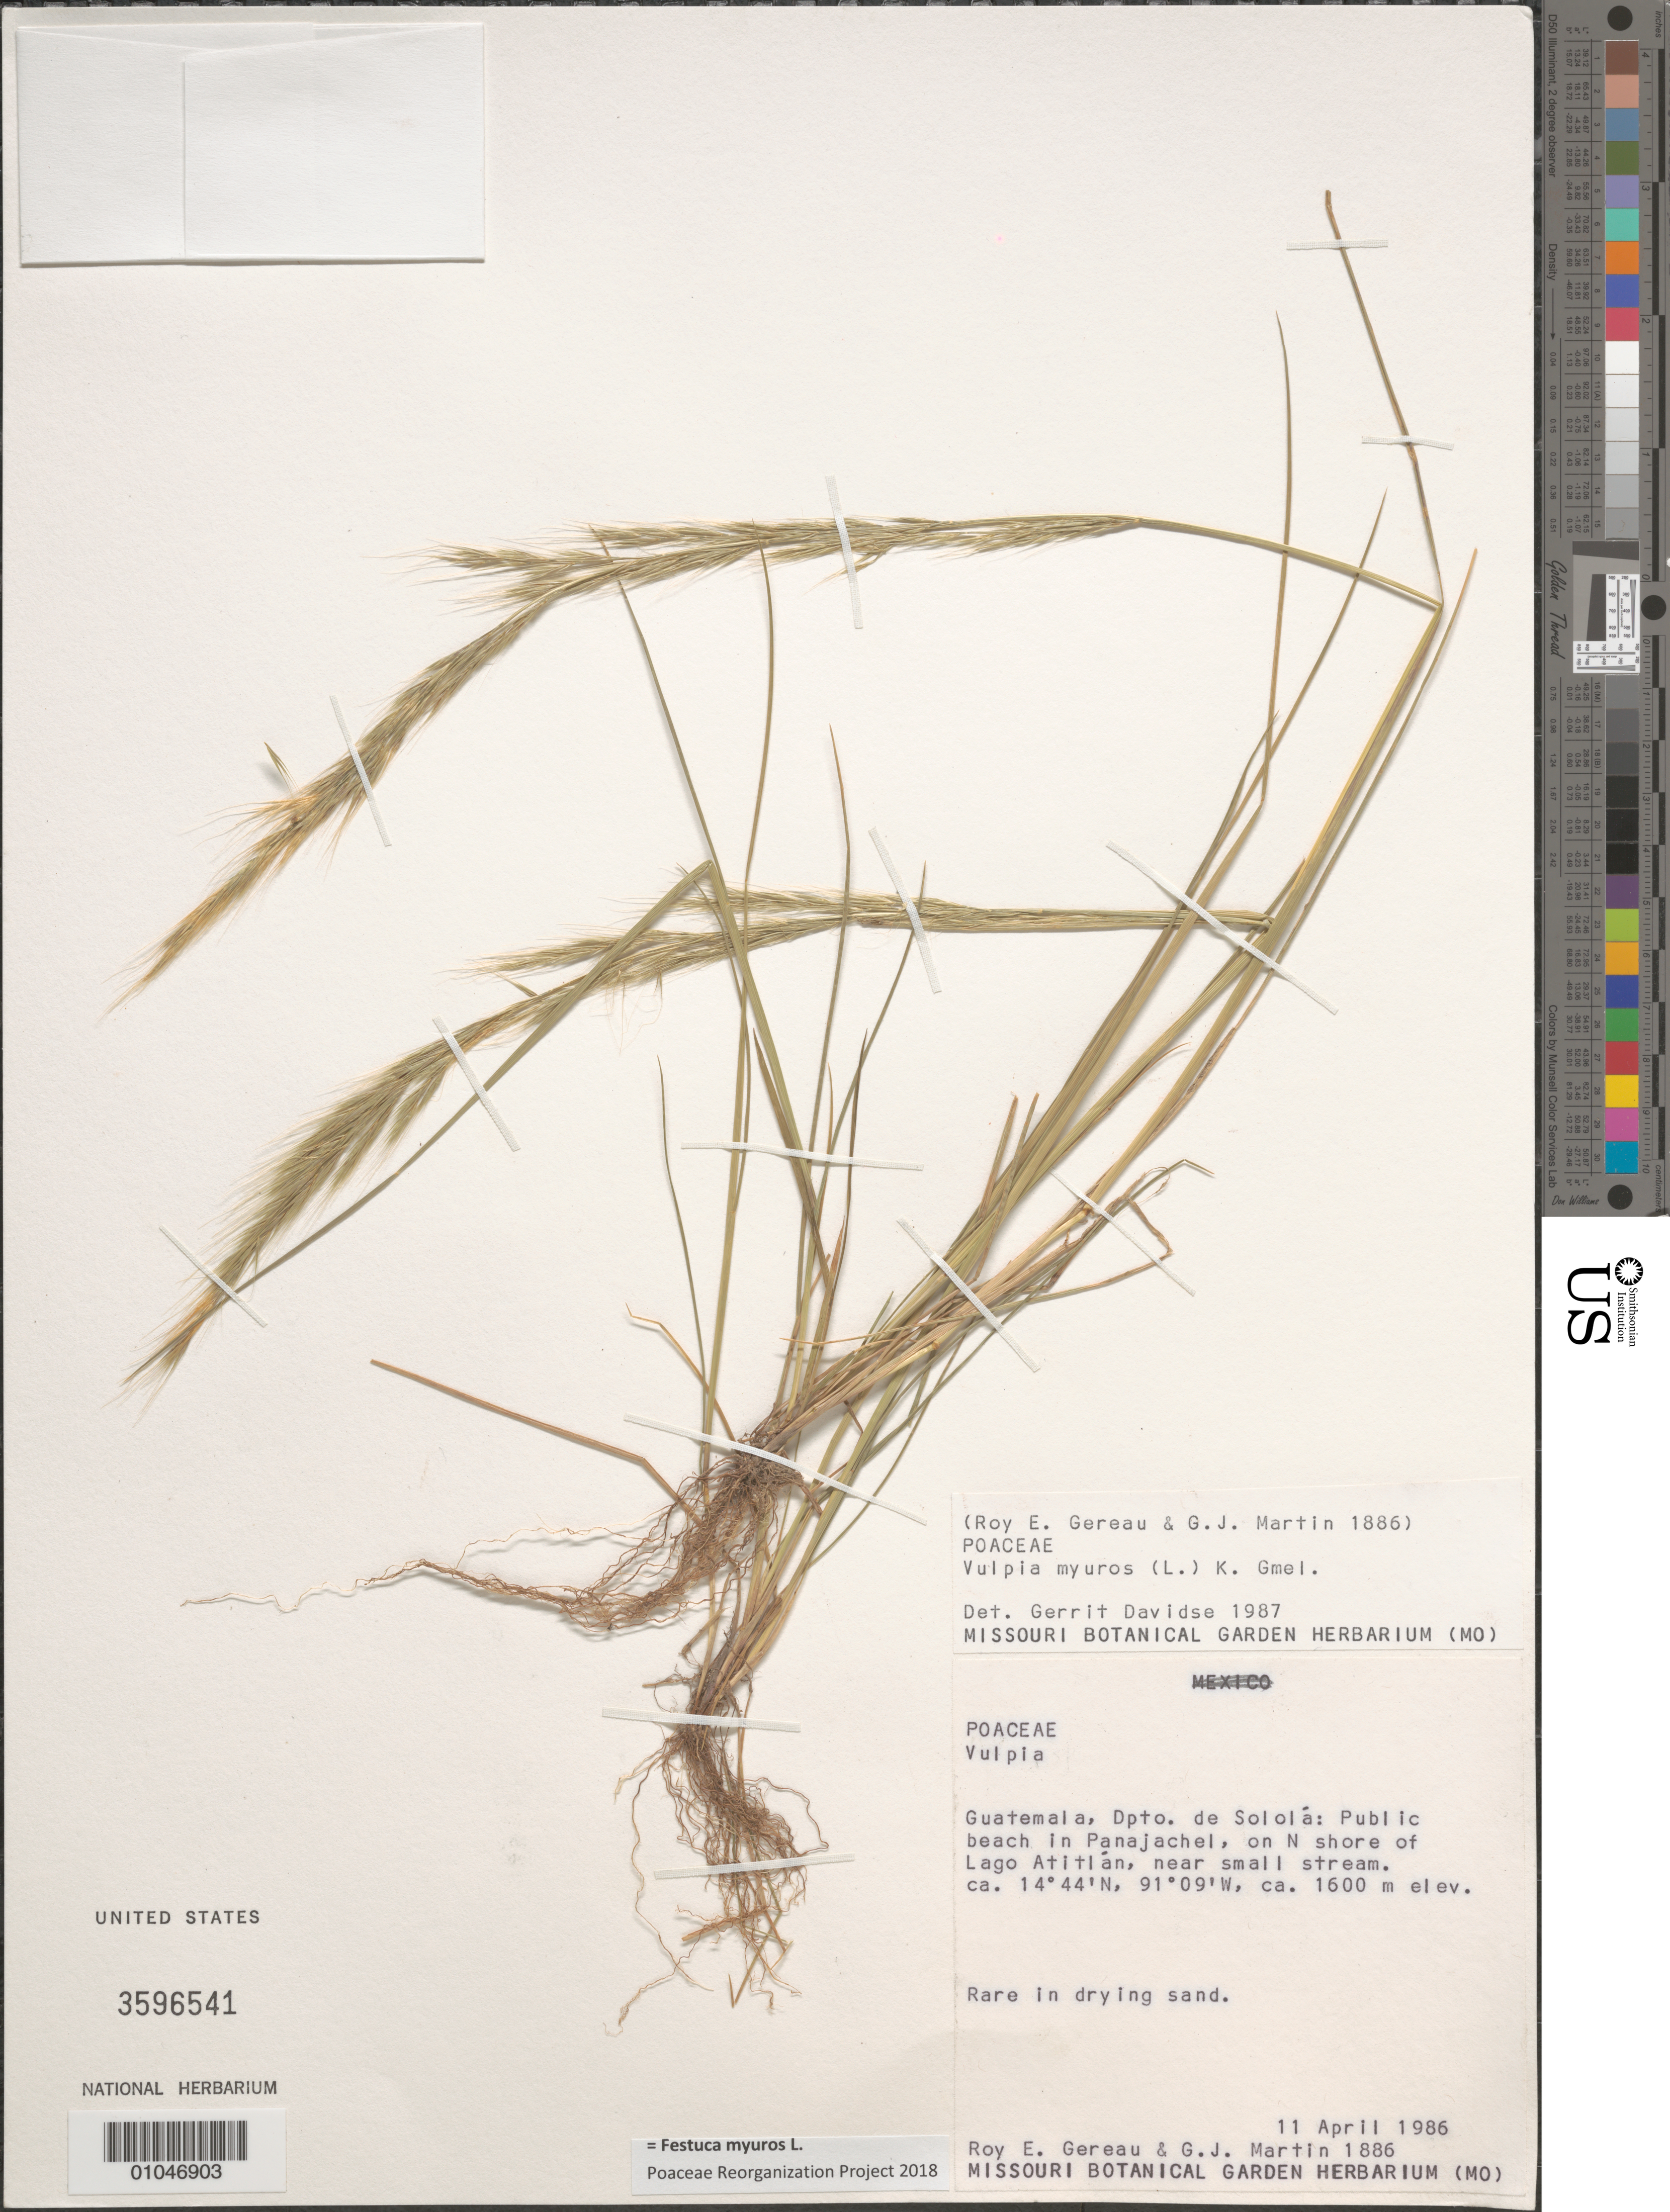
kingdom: Plantae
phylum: Tracheophyta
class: Liliopsida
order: Poales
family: Poaceae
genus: Festuca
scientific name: Festuca myuros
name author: L.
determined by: Poaceae Reorganization Project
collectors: R. E. Gereau & G. J. Martin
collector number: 1886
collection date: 1986-04-11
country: Guatemala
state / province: Sololá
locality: N shore of Lago Atitlan, public beach in Panajachel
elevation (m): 1600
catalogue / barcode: US 3596541